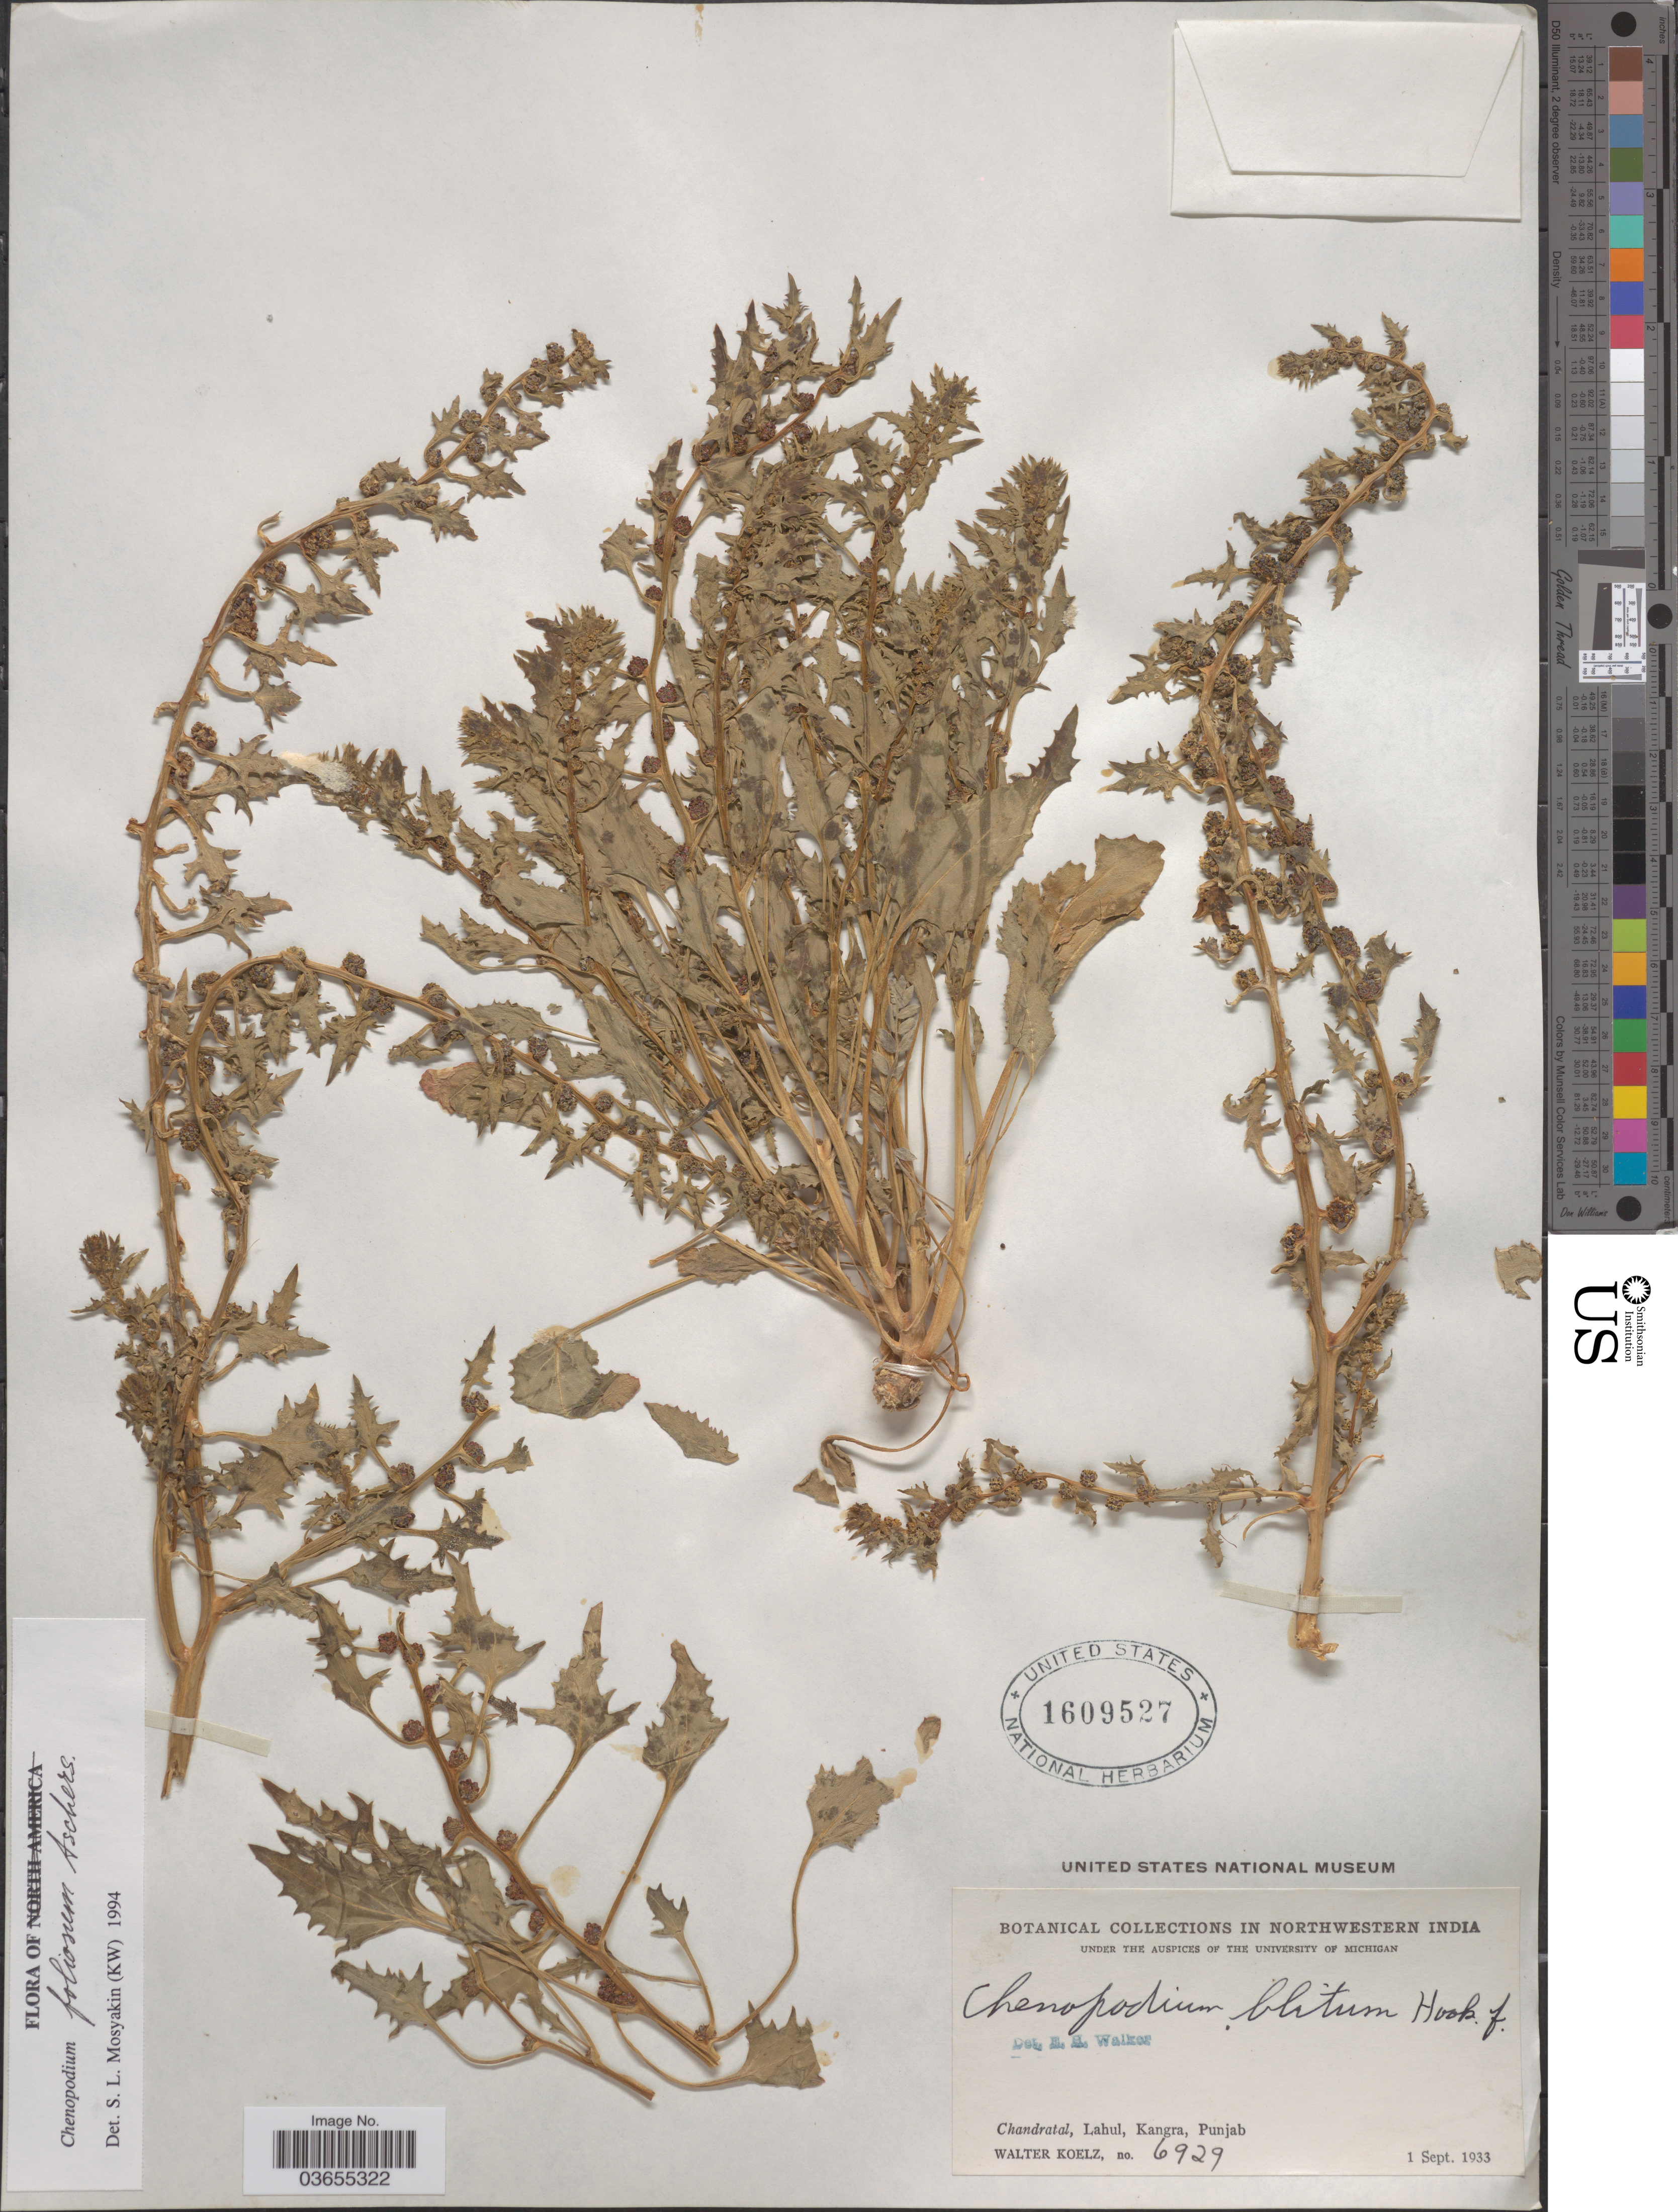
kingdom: Plantae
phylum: Tracheophyta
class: Magnoliopsida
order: Caryophyllales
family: Amaranthaceae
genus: Chenopodium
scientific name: Chenopodium foliosum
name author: Asch.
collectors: W. N. Koelz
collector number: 6929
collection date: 1933-09-01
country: India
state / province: Punjab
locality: Northwestern India. Chandratal, Lahul, Kangra.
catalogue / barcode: US 1609527